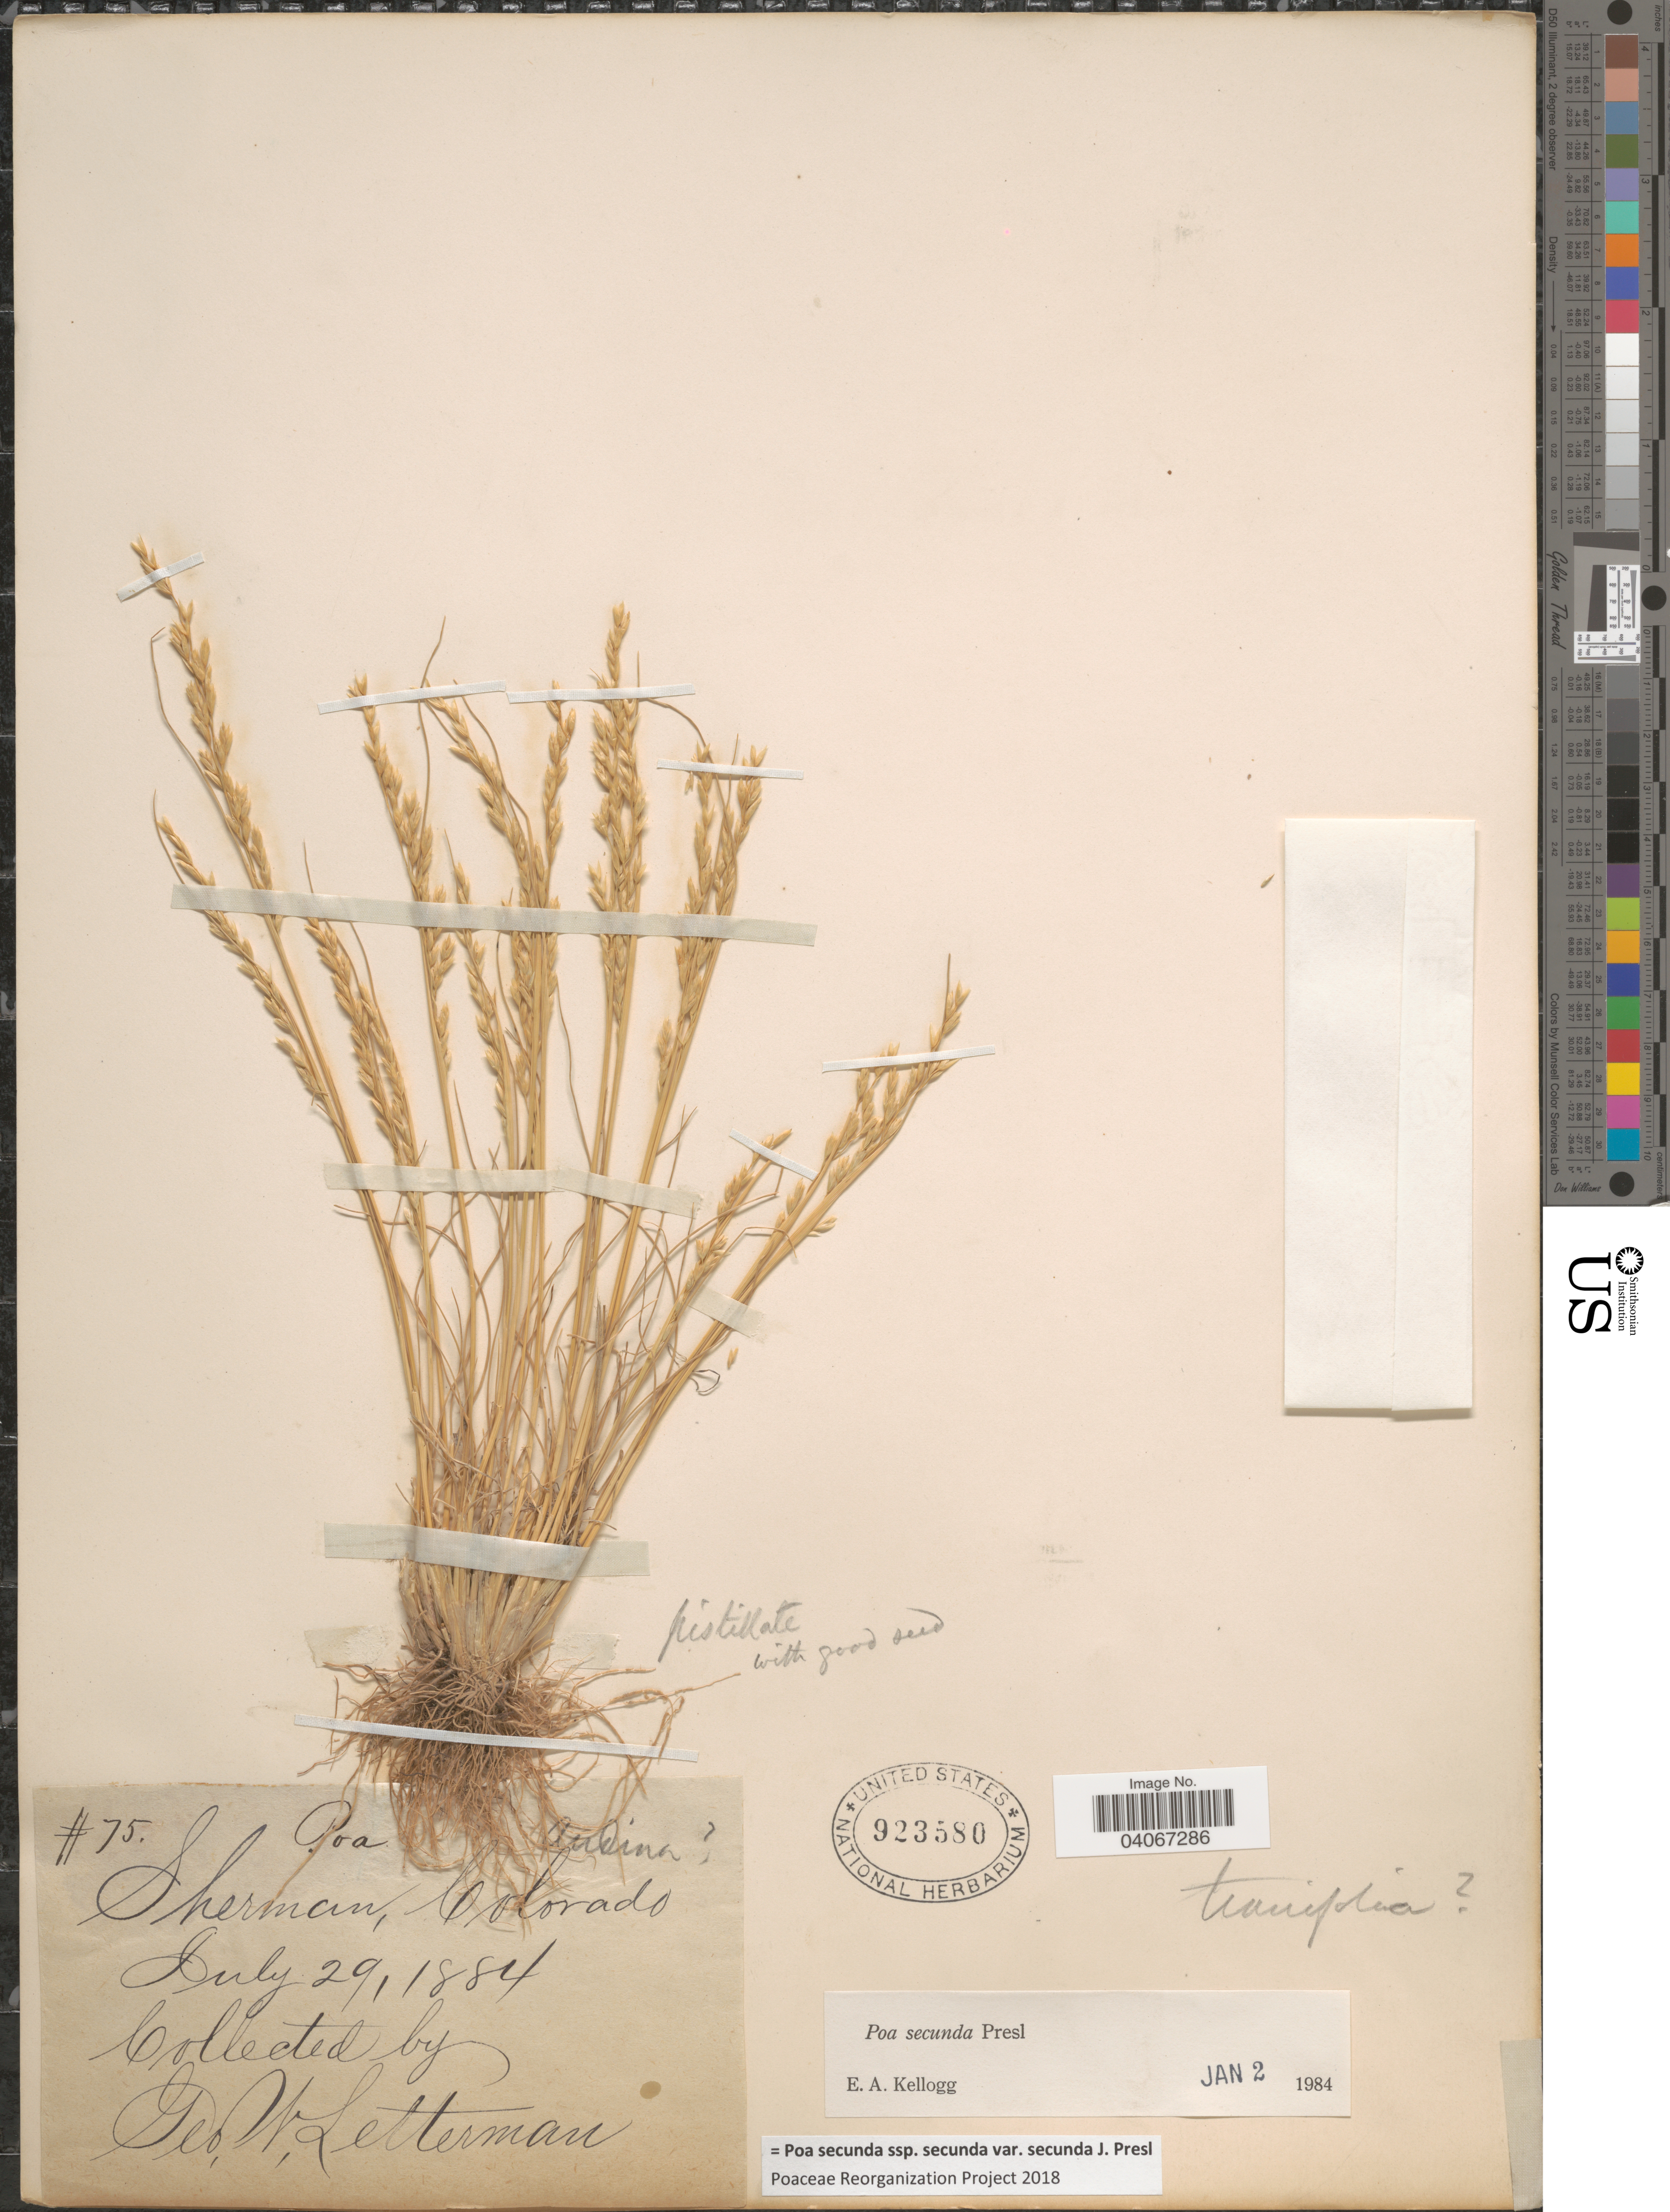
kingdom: Plantae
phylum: Tracheophyta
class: Liliopsida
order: Poales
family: Poaceae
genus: Poa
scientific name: Poa secunda subsp. secunda var. secunda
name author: J. Presl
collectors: G. W. Letterman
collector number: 75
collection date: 1884-07-29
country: United States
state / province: Colorado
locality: Sherman.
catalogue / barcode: US 923580